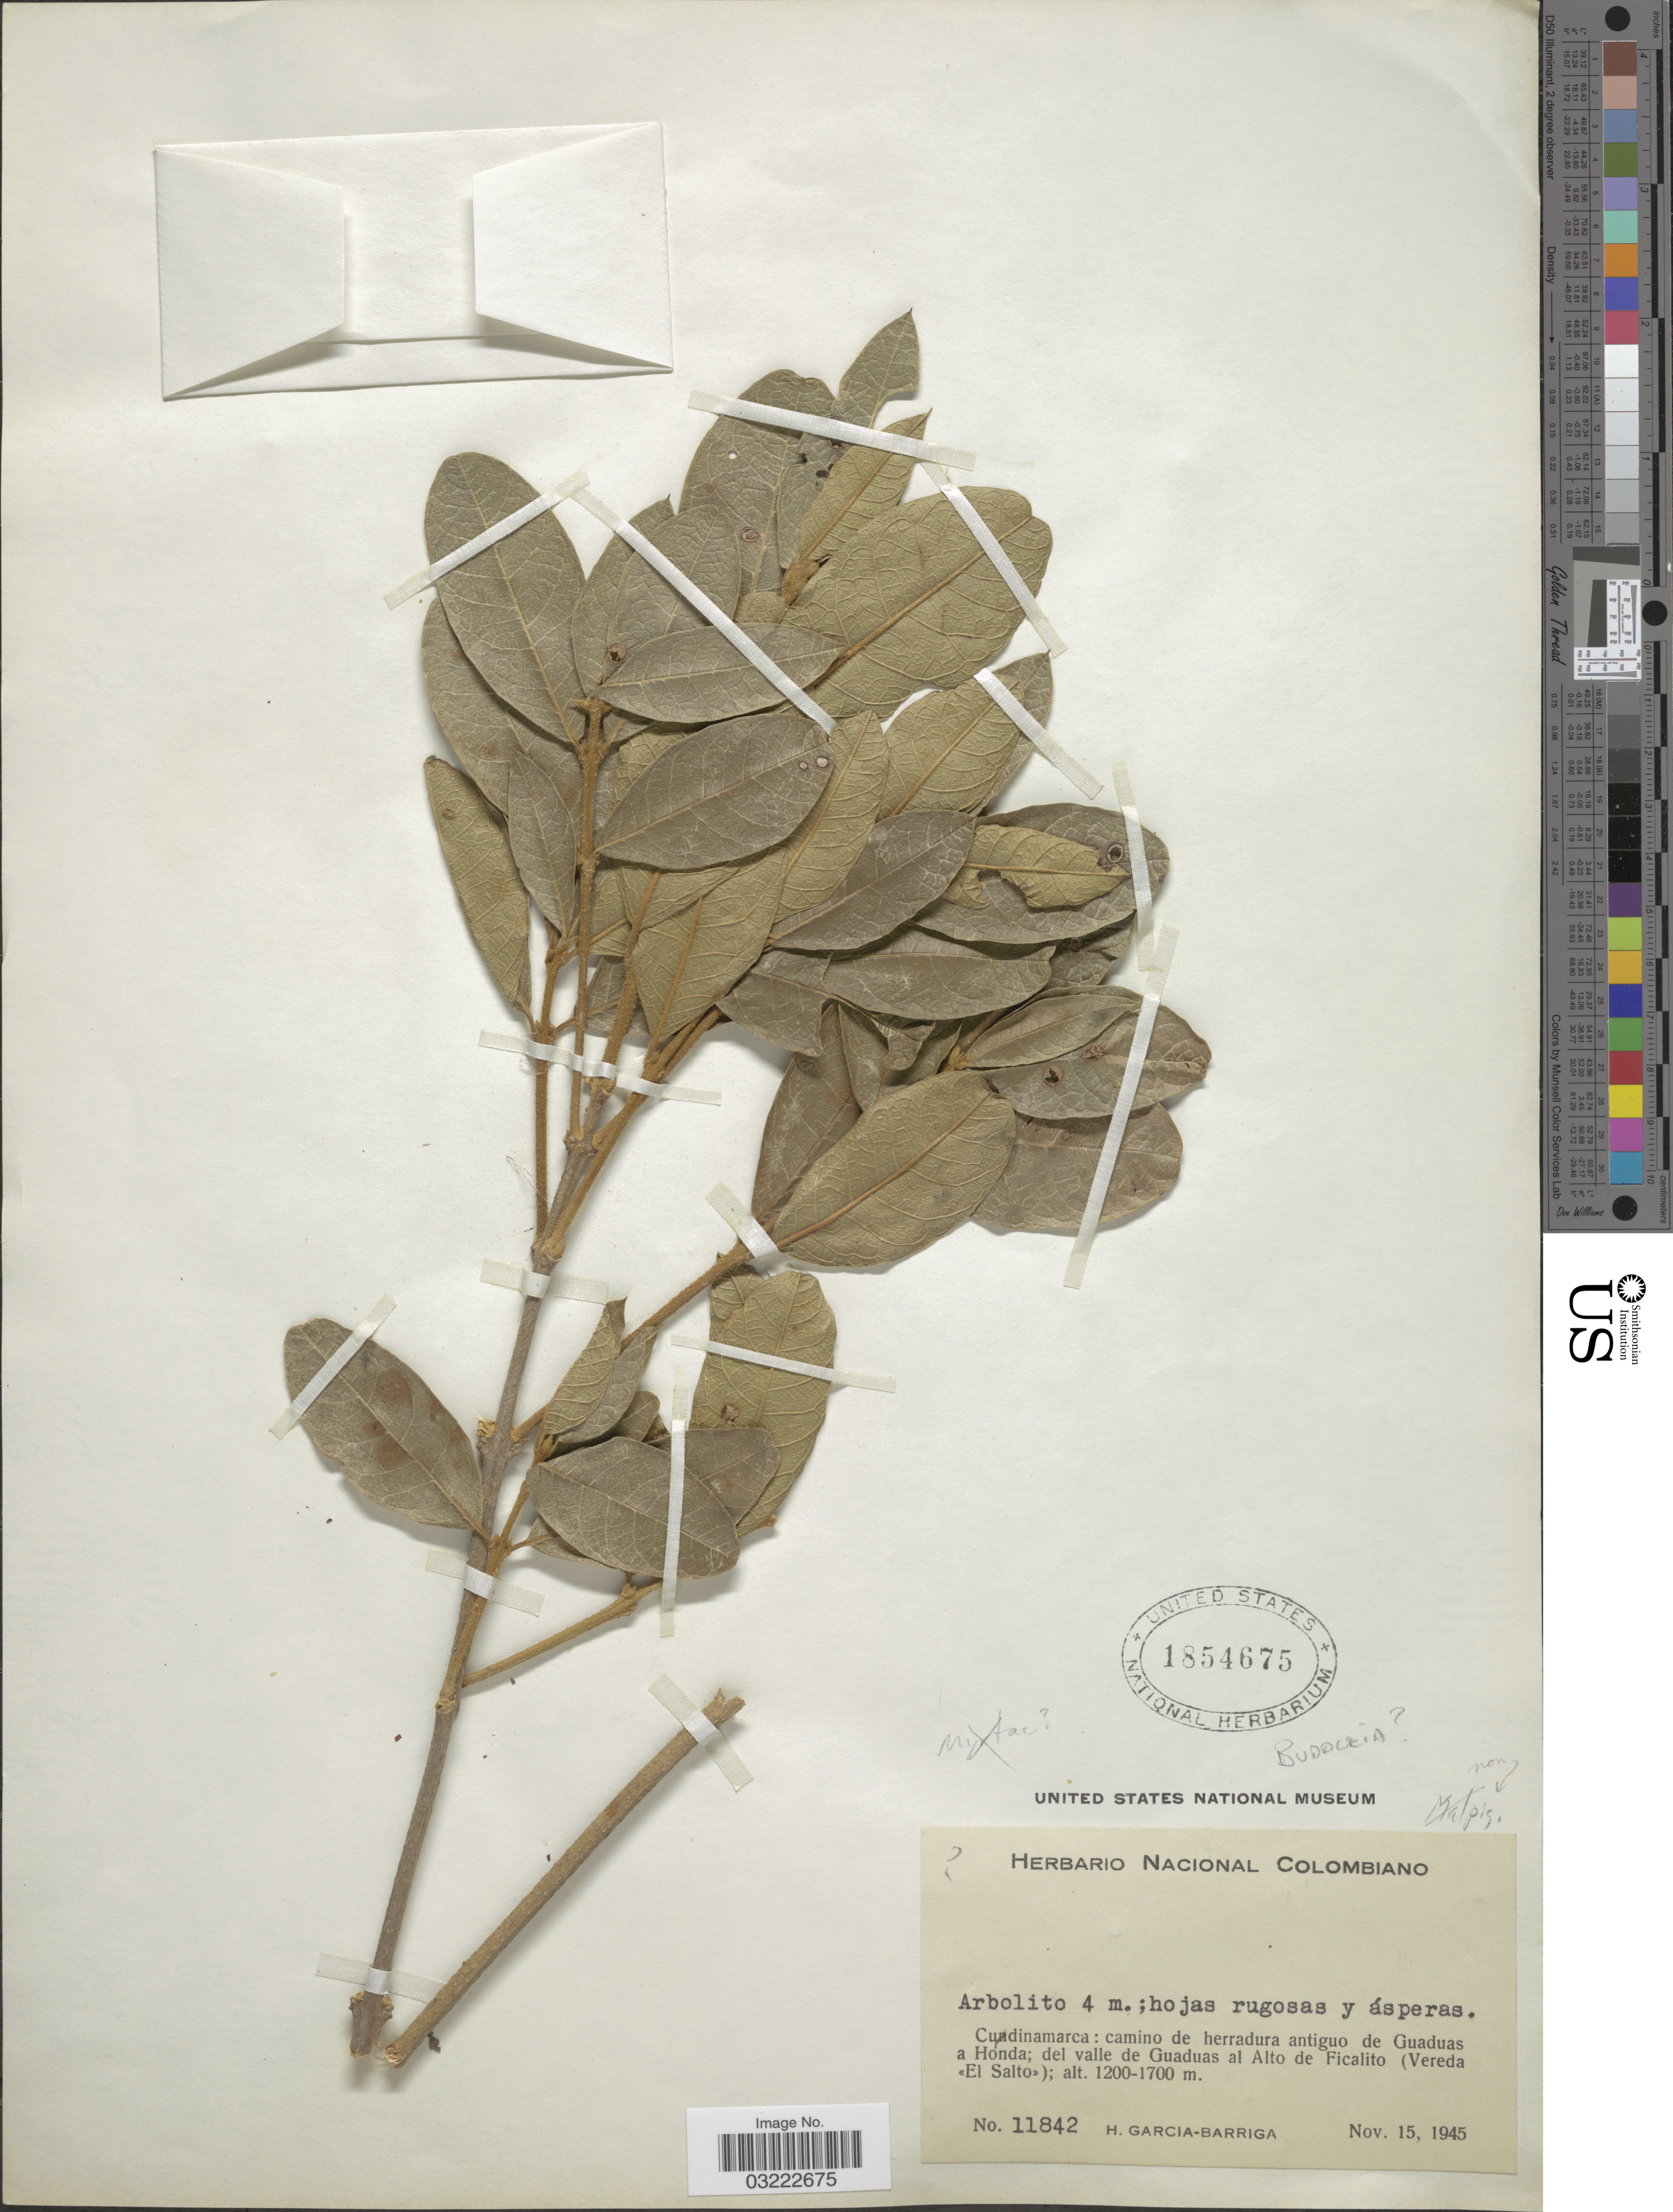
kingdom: Plantae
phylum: Tracheophyta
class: Magnoliopsida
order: Lamiales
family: Verbenaceae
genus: Petrea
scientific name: Petrea sp.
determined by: Ávila, F. A.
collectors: H. García Barriga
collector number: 11842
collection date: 1945-11-15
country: Colombia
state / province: Cundinamarca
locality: Camino de herradura antiguo de Guaduas a Honda: del valle de Guaduas al Alto de Ficalito (Vereda <<El Salto>>).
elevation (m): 1200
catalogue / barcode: US 1854675